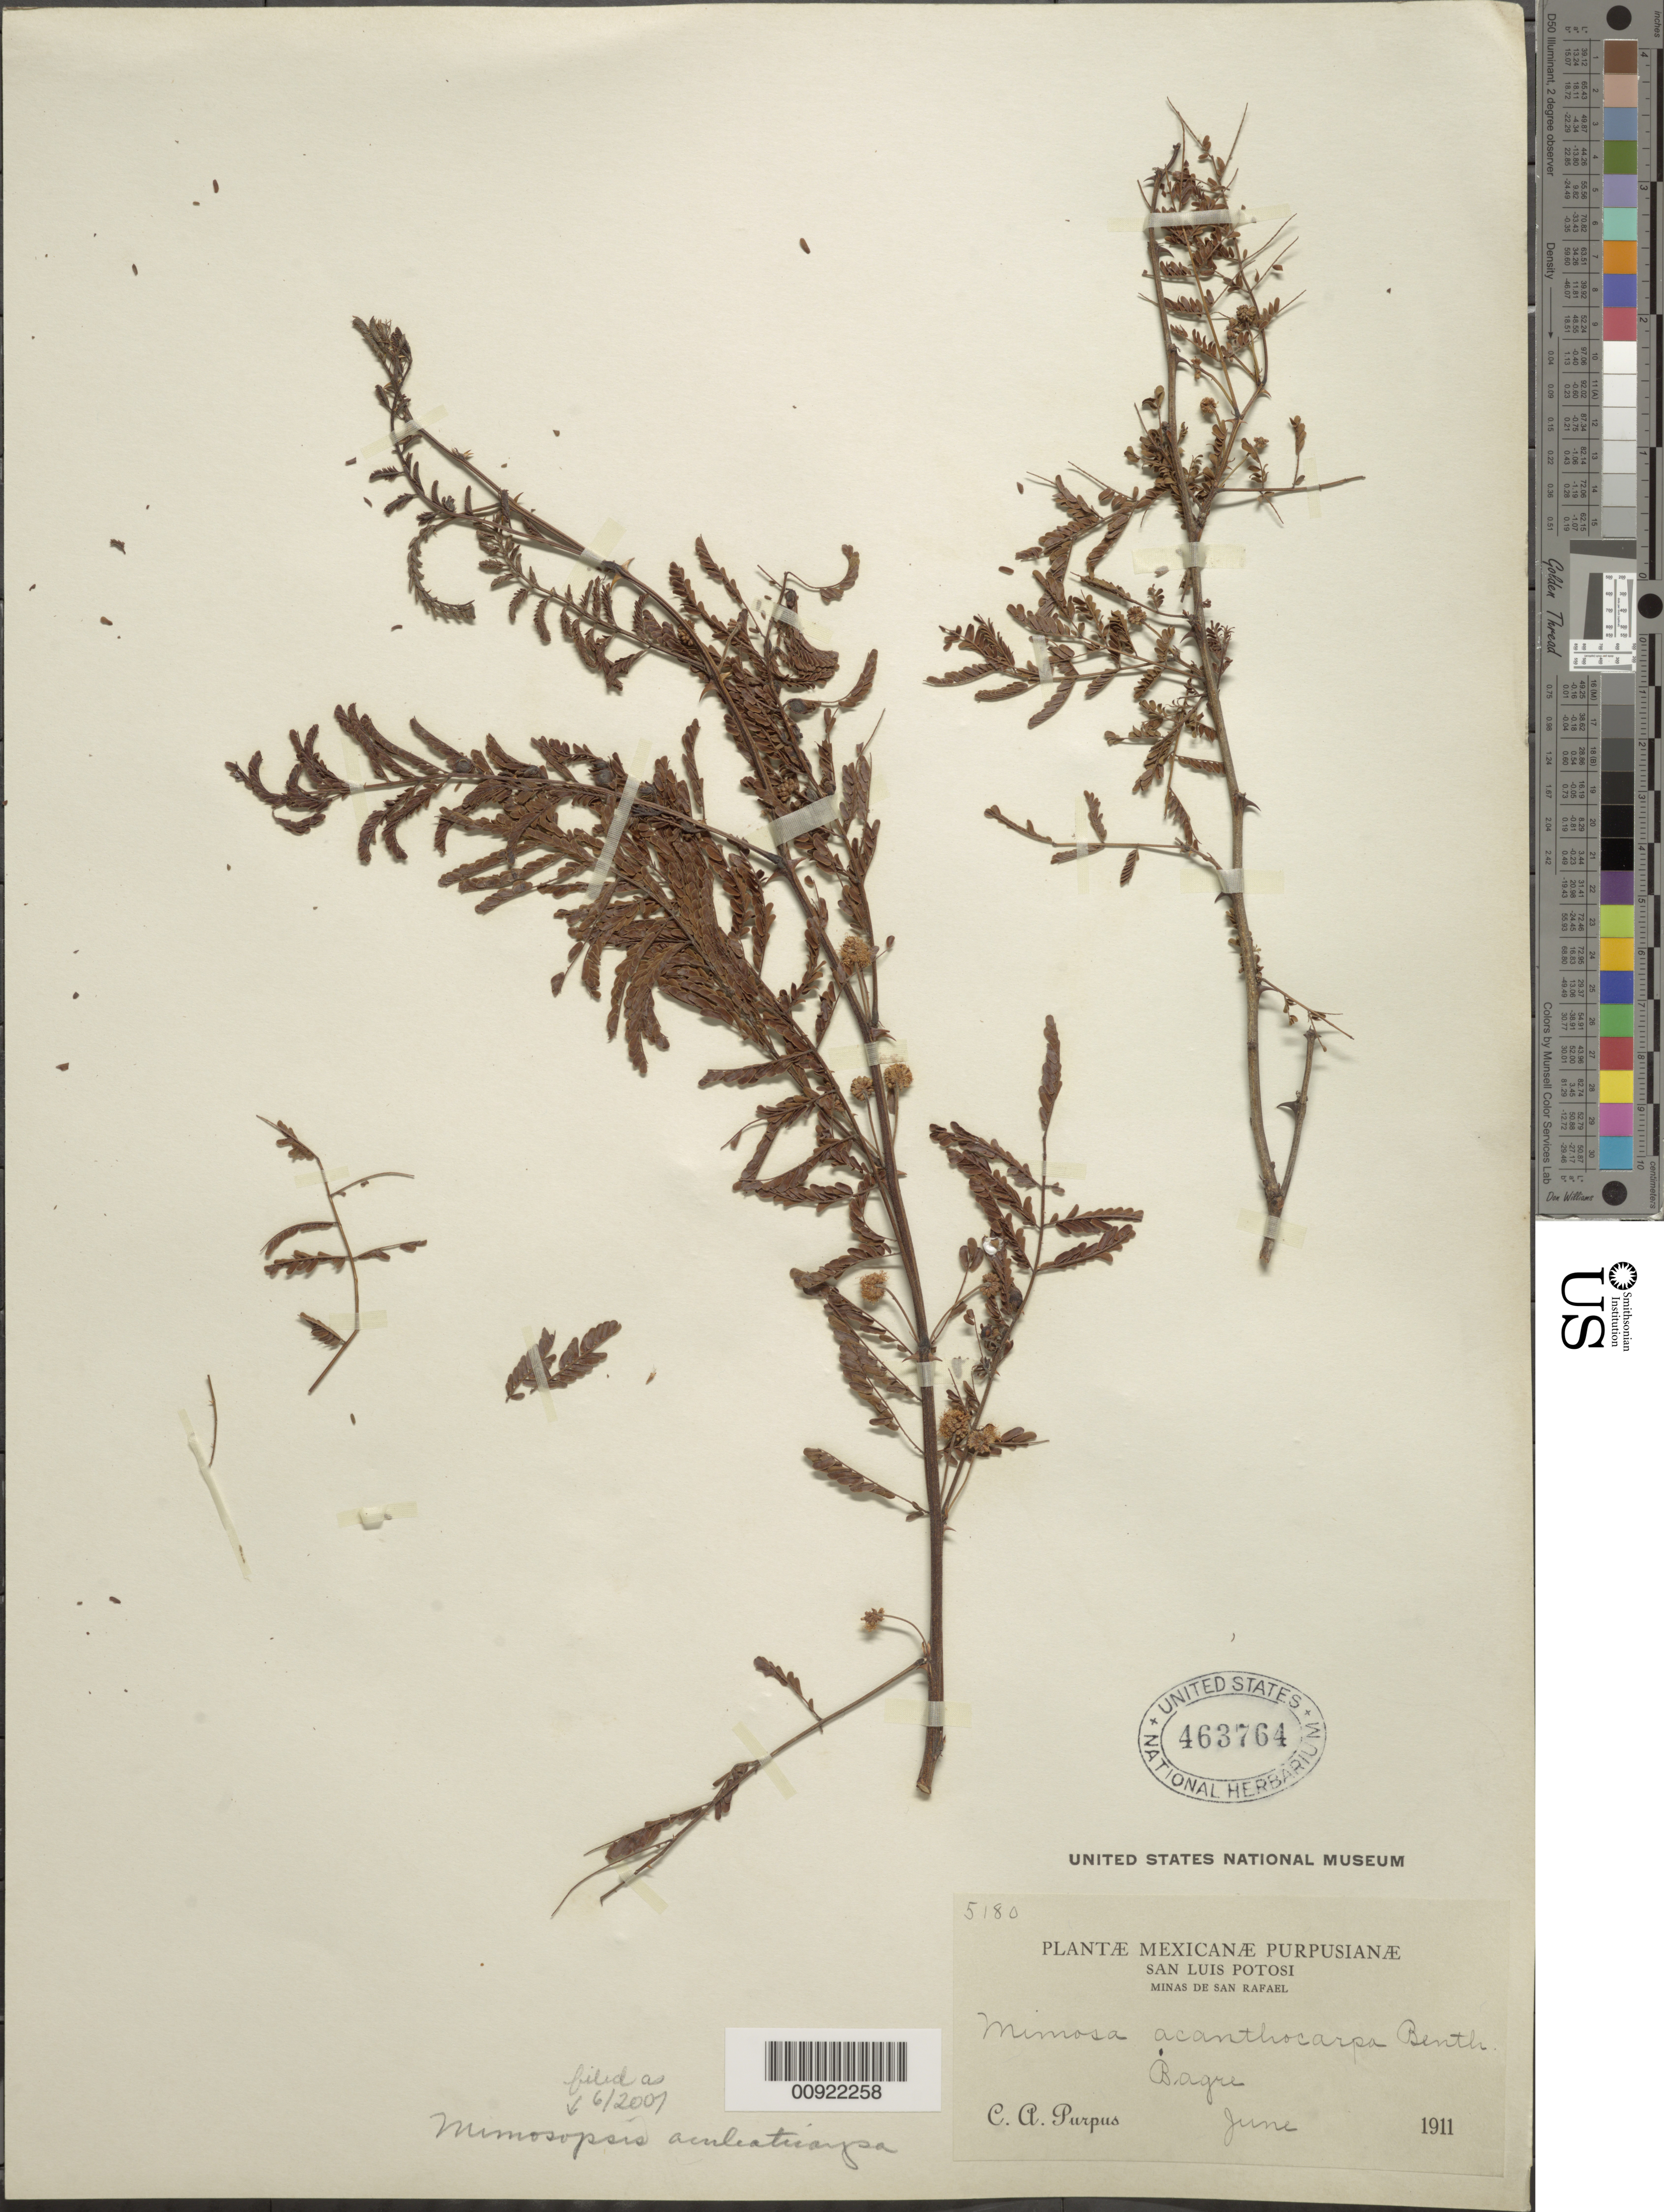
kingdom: Plantae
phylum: Tracheophyta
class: Magnoliopsida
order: Fabales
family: Fabaceae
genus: Mimosa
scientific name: Mimosa aculeaticarpa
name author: Ortega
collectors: C. A. Purpus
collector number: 5180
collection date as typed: Jun 1911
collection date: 1911-06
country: Mexico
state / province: San Luis Potosí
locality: Bagre. San Luis Potosí. Minas de San Rafael.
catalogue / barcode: US 463764